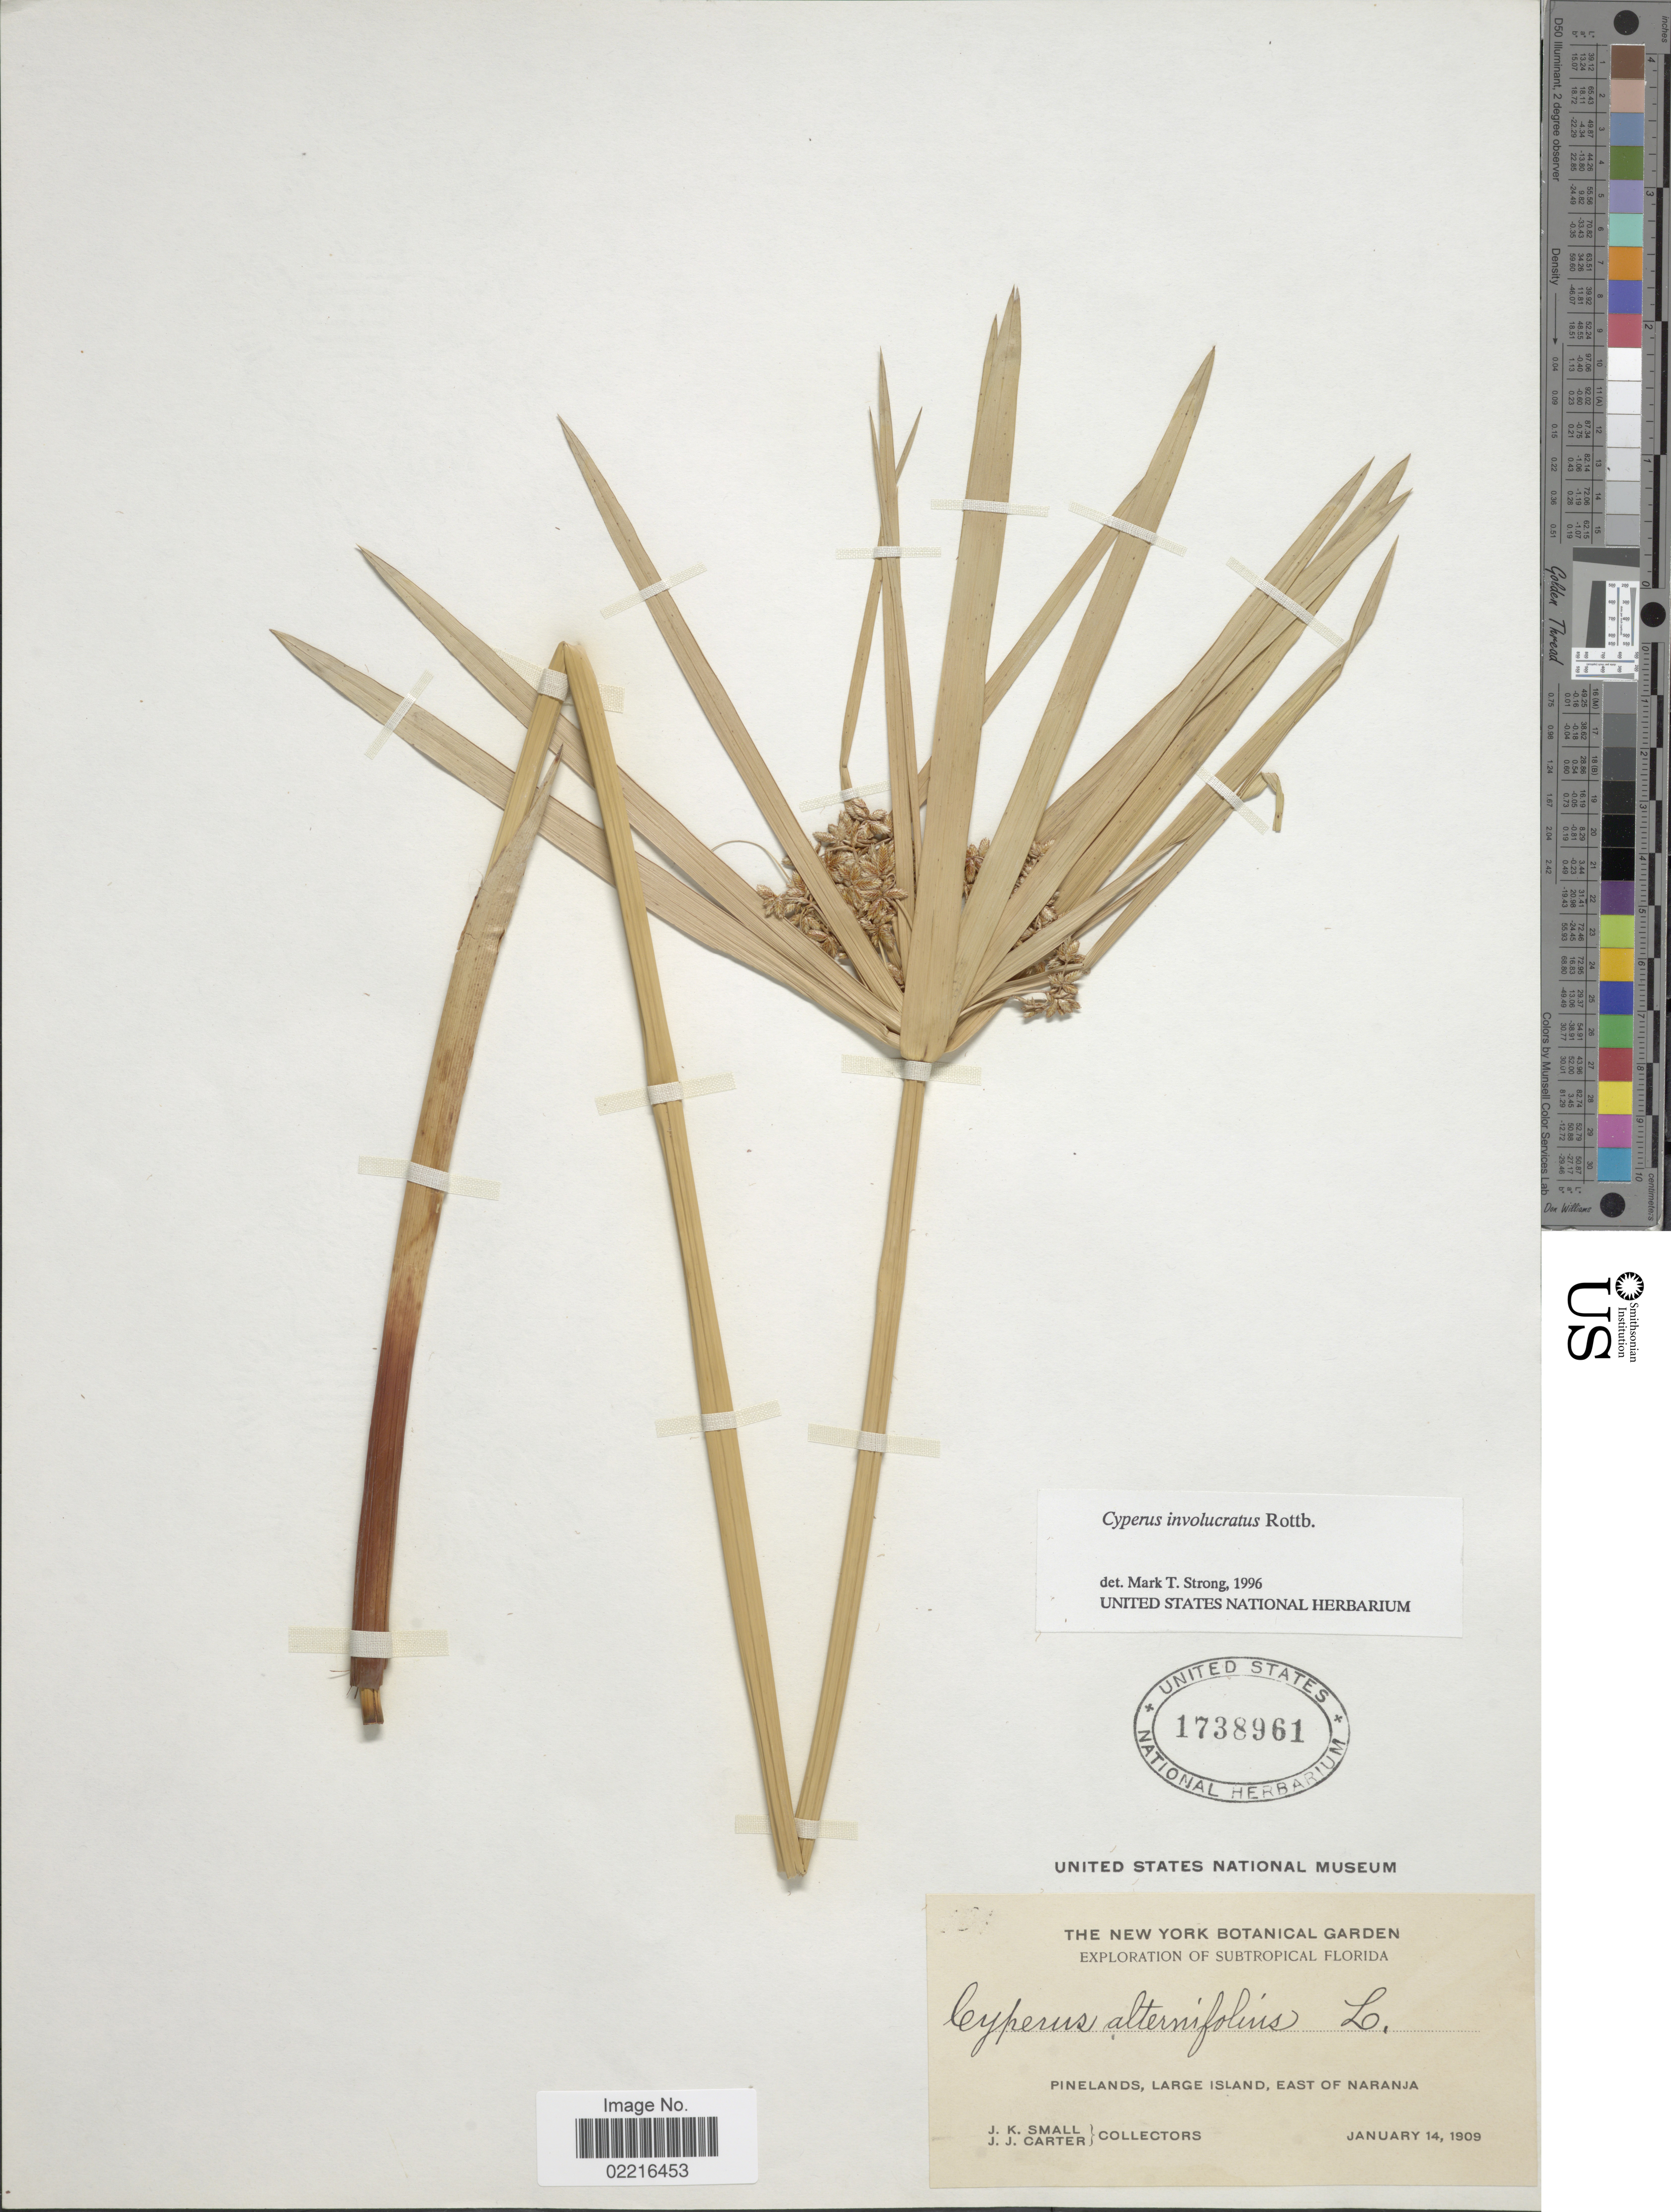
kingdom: Plantae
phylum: Tracheophyta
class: Liliopsida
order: Poales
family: Cyperaceae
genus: Cyperus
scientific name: Cyperus involucratus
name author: Rottb.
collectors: J. K. Small & J. Carter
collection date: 1909-01-14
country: United States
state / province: Florida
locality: Pinelands, Large Island, East of Naranja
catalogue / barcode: US 1738961